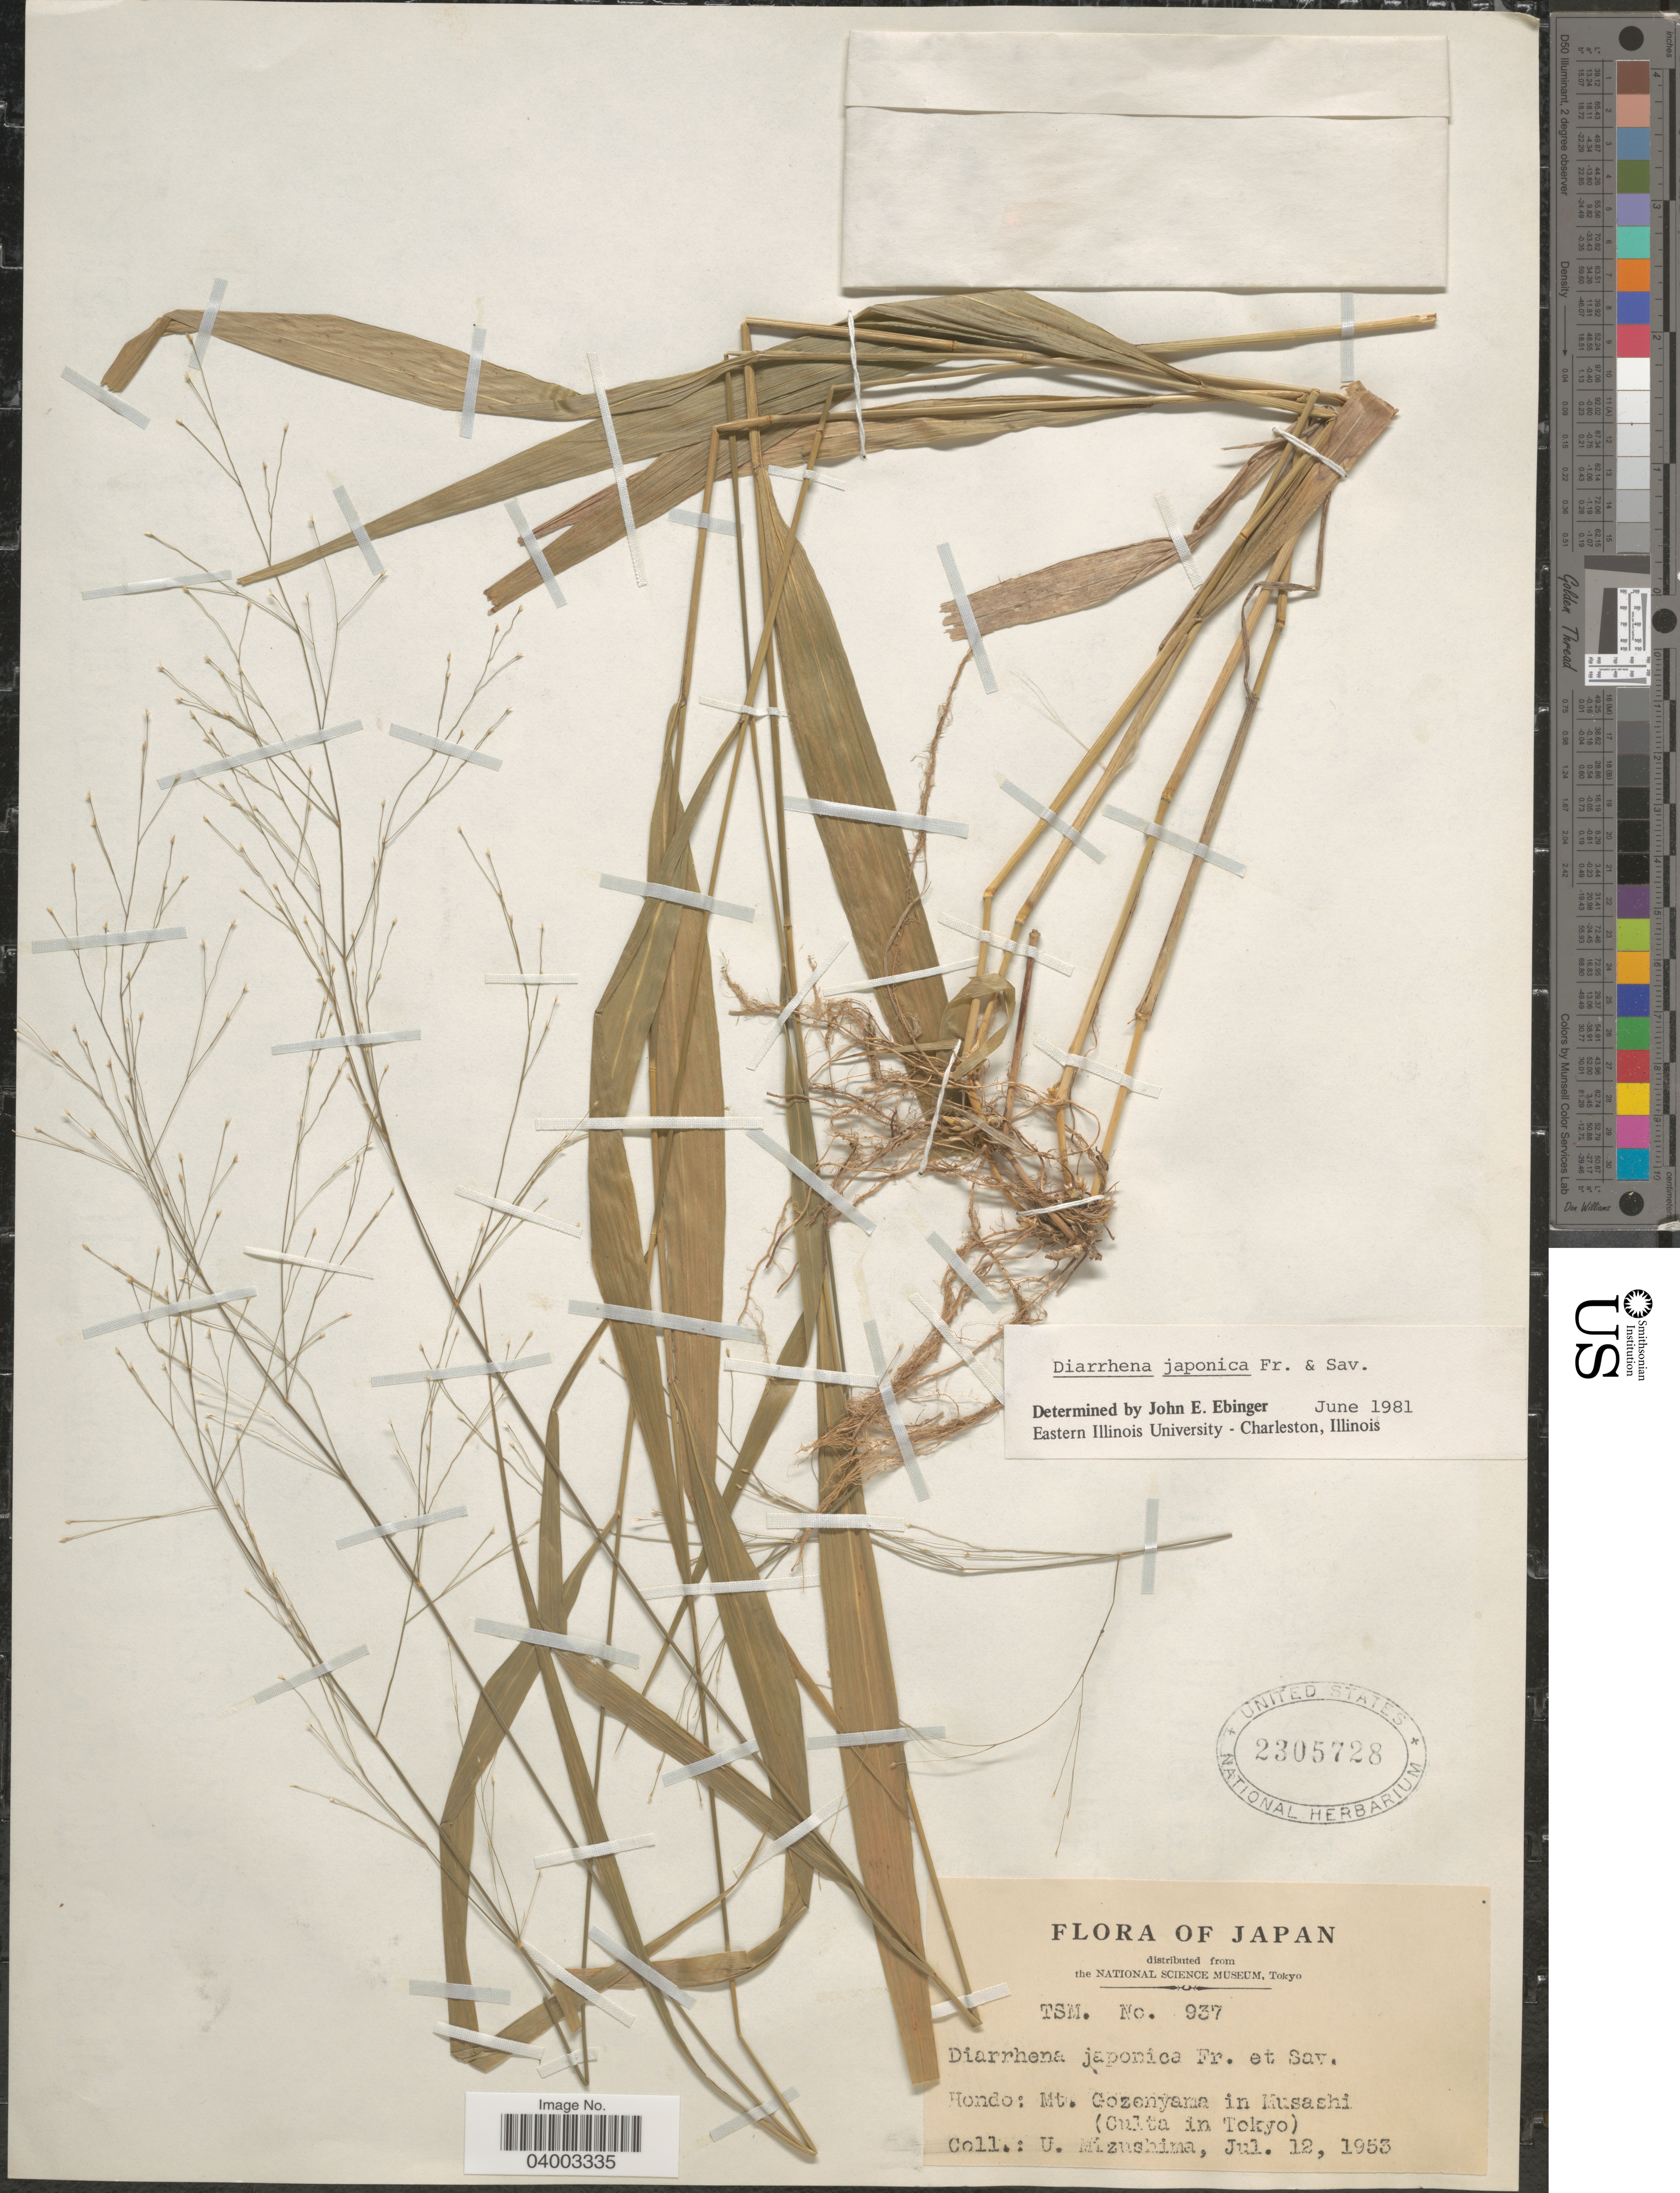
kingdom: Plantae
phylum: Tracheophyta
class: Liliopsida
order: Poales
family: Poaceae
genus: Diarrhena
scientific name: Diarrhena japonica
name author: Franch. & Sav.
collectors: U. Mizushima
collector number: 937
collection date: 1953-07-12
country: Japan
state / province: Tokyo, Federal City of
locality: Hondo: Mt. Gozenyama in Musashi. In Tokyo.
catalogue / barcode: US 2305728